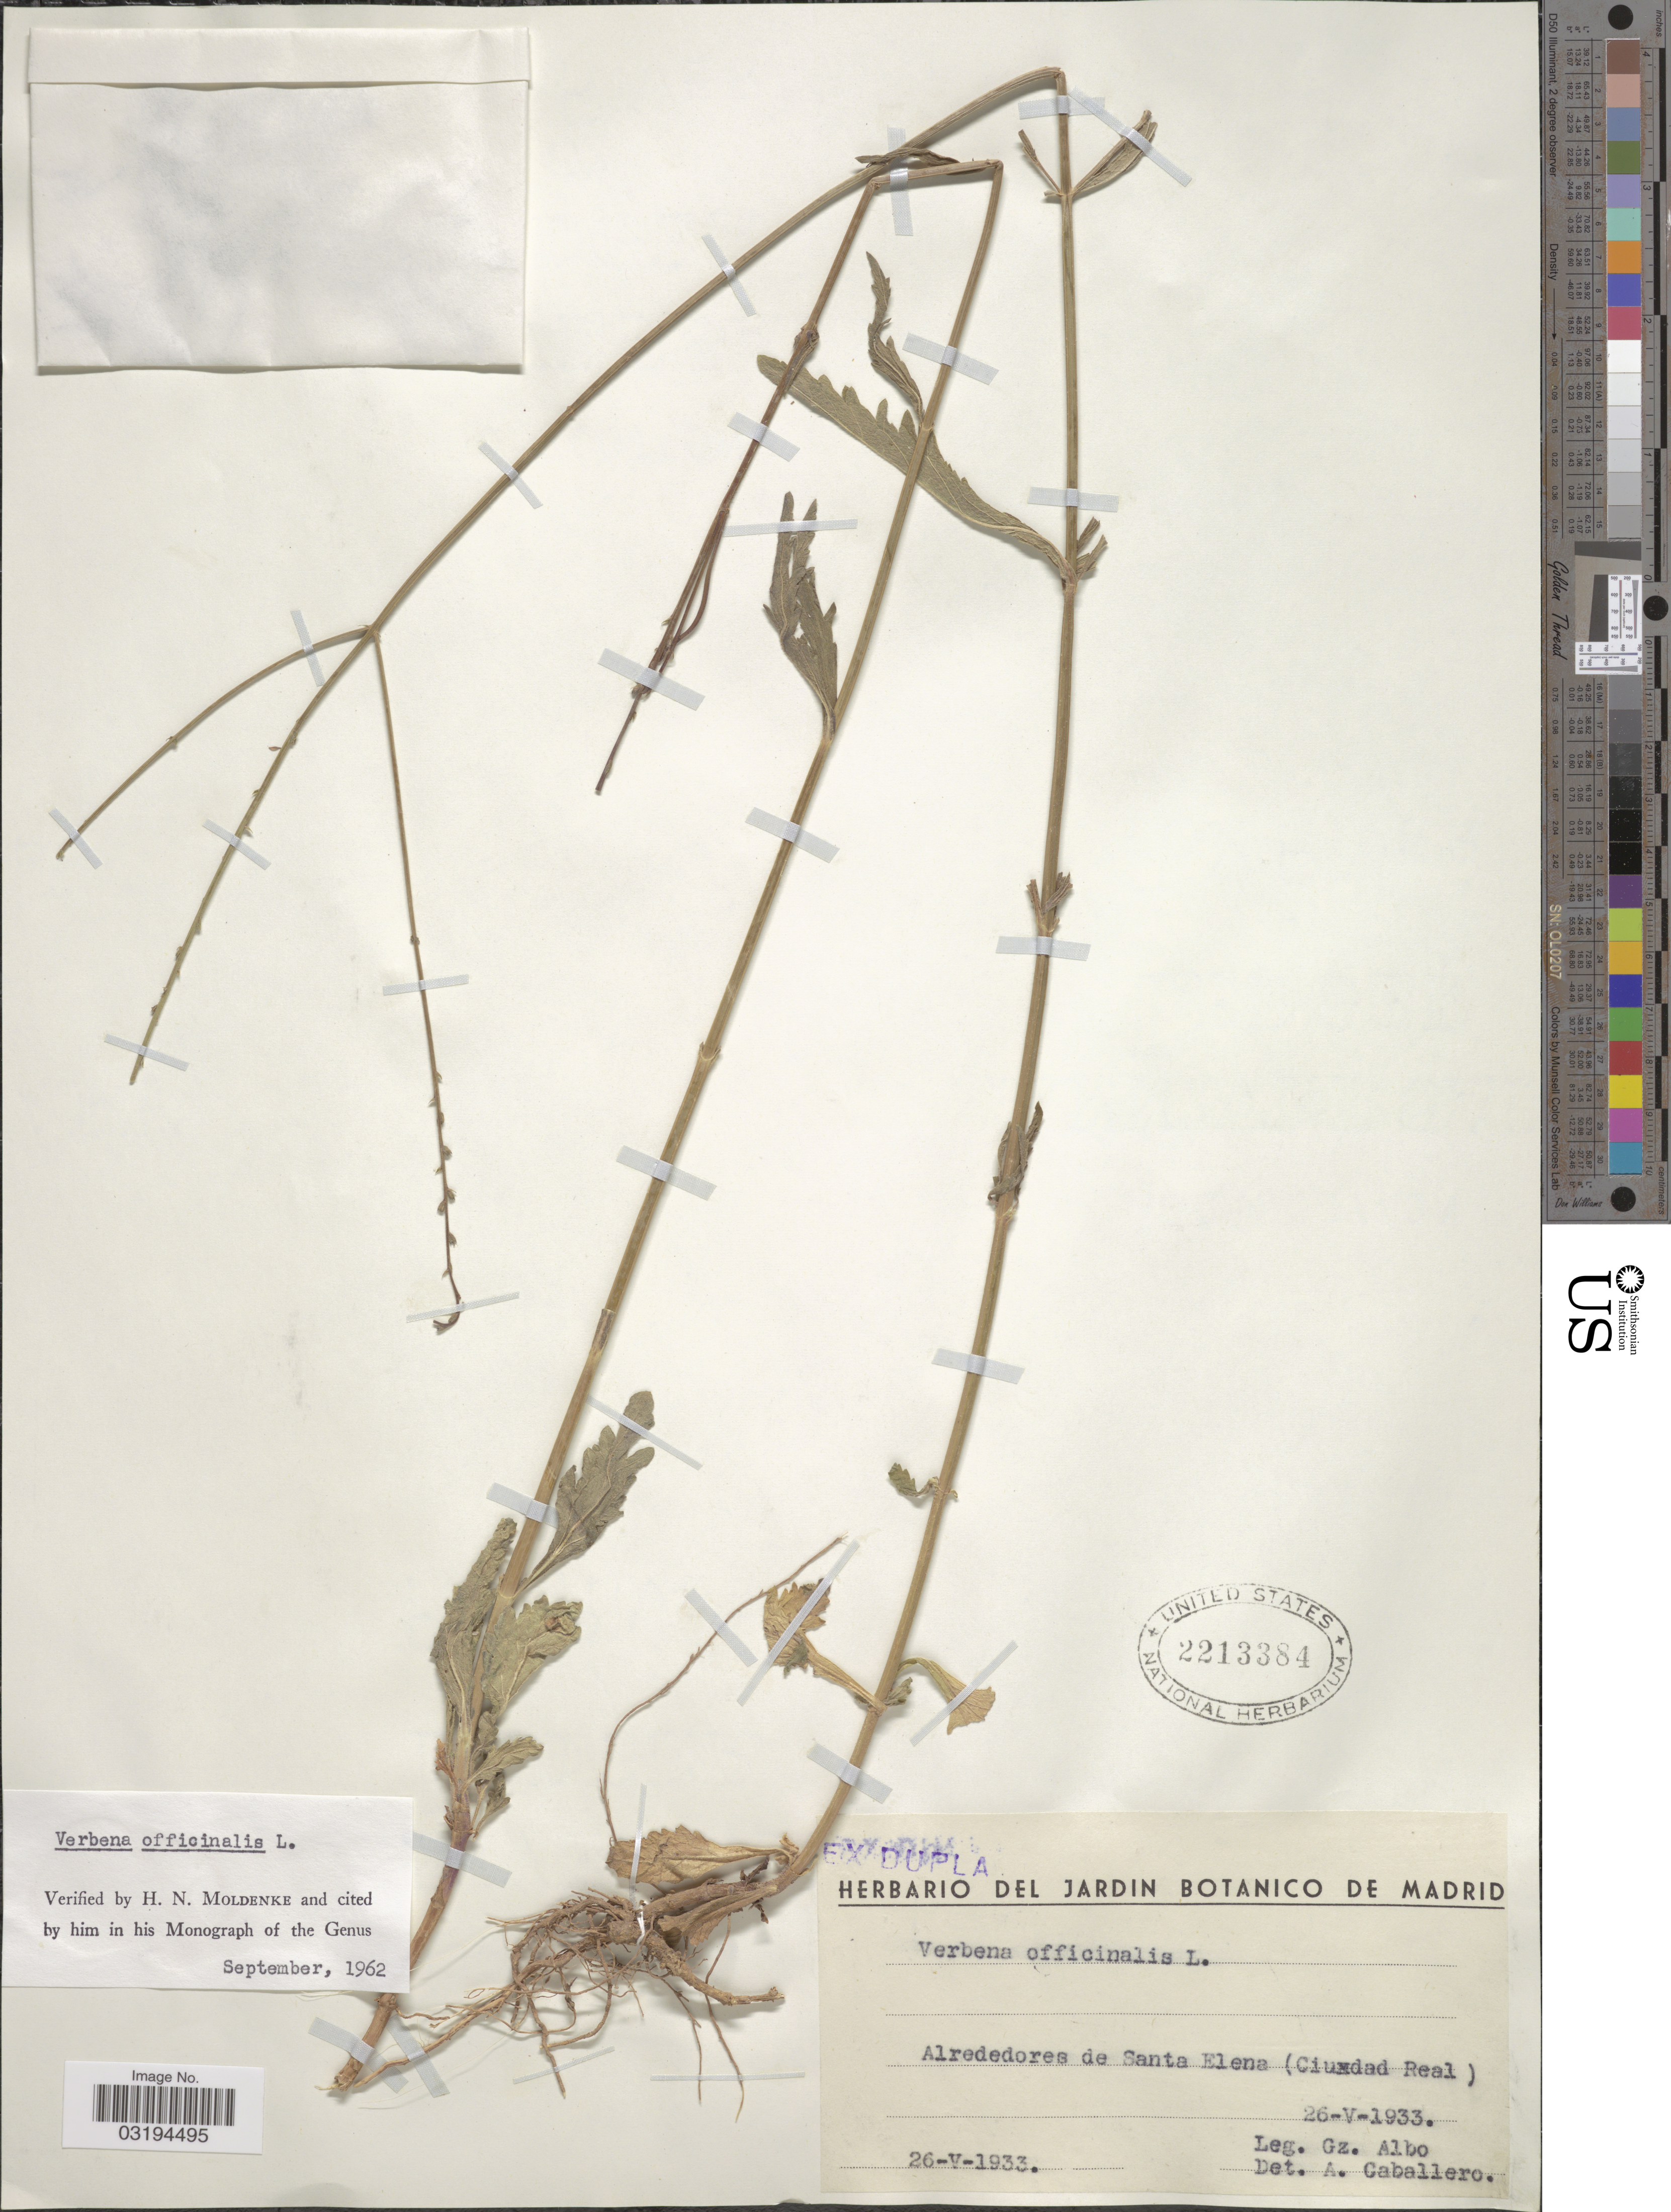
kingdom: Plantae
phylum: Tracheophyta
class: Magnoliopsida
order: Lamiales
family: Verbenaceae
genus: Verbena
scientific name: Verbena officinalis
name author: L.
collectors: G. Albo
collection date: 1933-05-26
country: Spain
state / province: Madrid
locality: Alrededores de Santa Elena (Ciuxdad Real).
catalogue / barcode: US 2213384